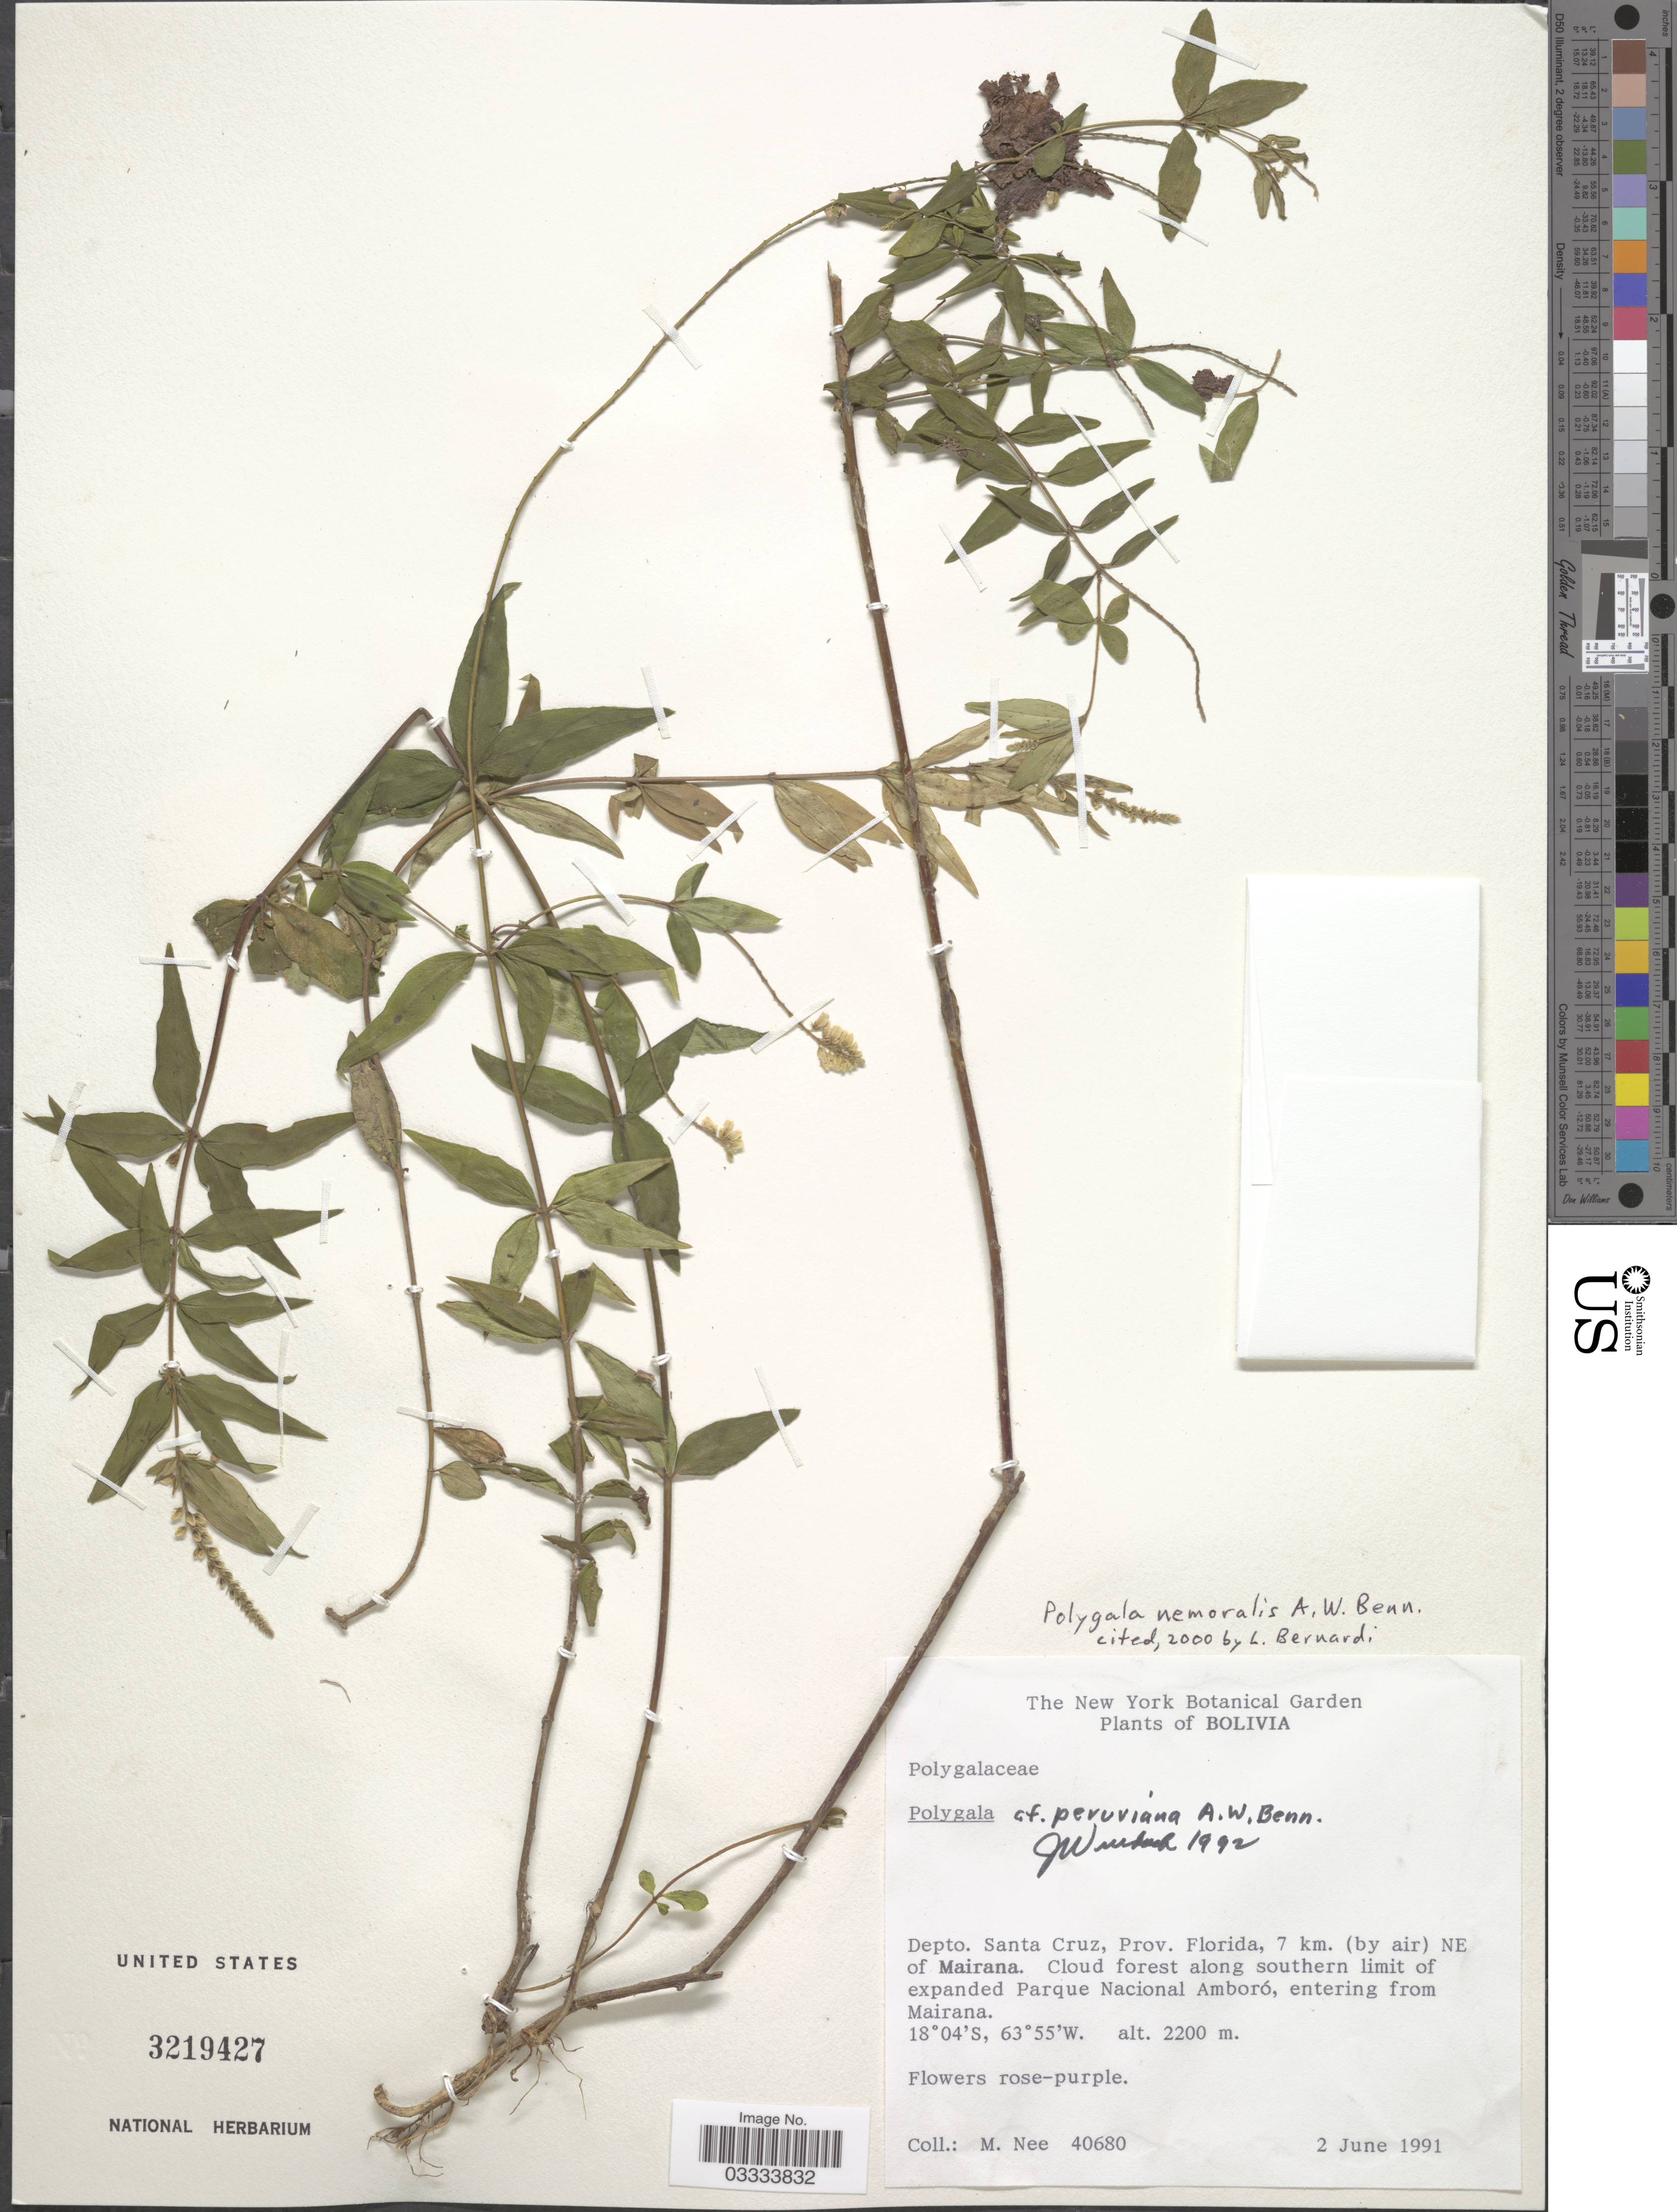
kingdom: Plantae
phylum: Tracheophyta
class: Magnoliopsida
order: Fabales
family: Polygalaceae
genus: Polygala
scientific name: Polygala nemoralis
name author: A.W. Benn.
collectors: M. Nee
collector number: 40680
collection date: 1991-06-02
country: Bolivia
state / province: Santa Cruz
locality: Depto. Santa Cruz, Prov. Florida, 7 km. (by air) NE of Mairana, Cloud forest along southern limit of expanded Parque Nacional Amboró, entering from Mairana.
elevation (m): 2200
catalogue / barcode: US 3219427